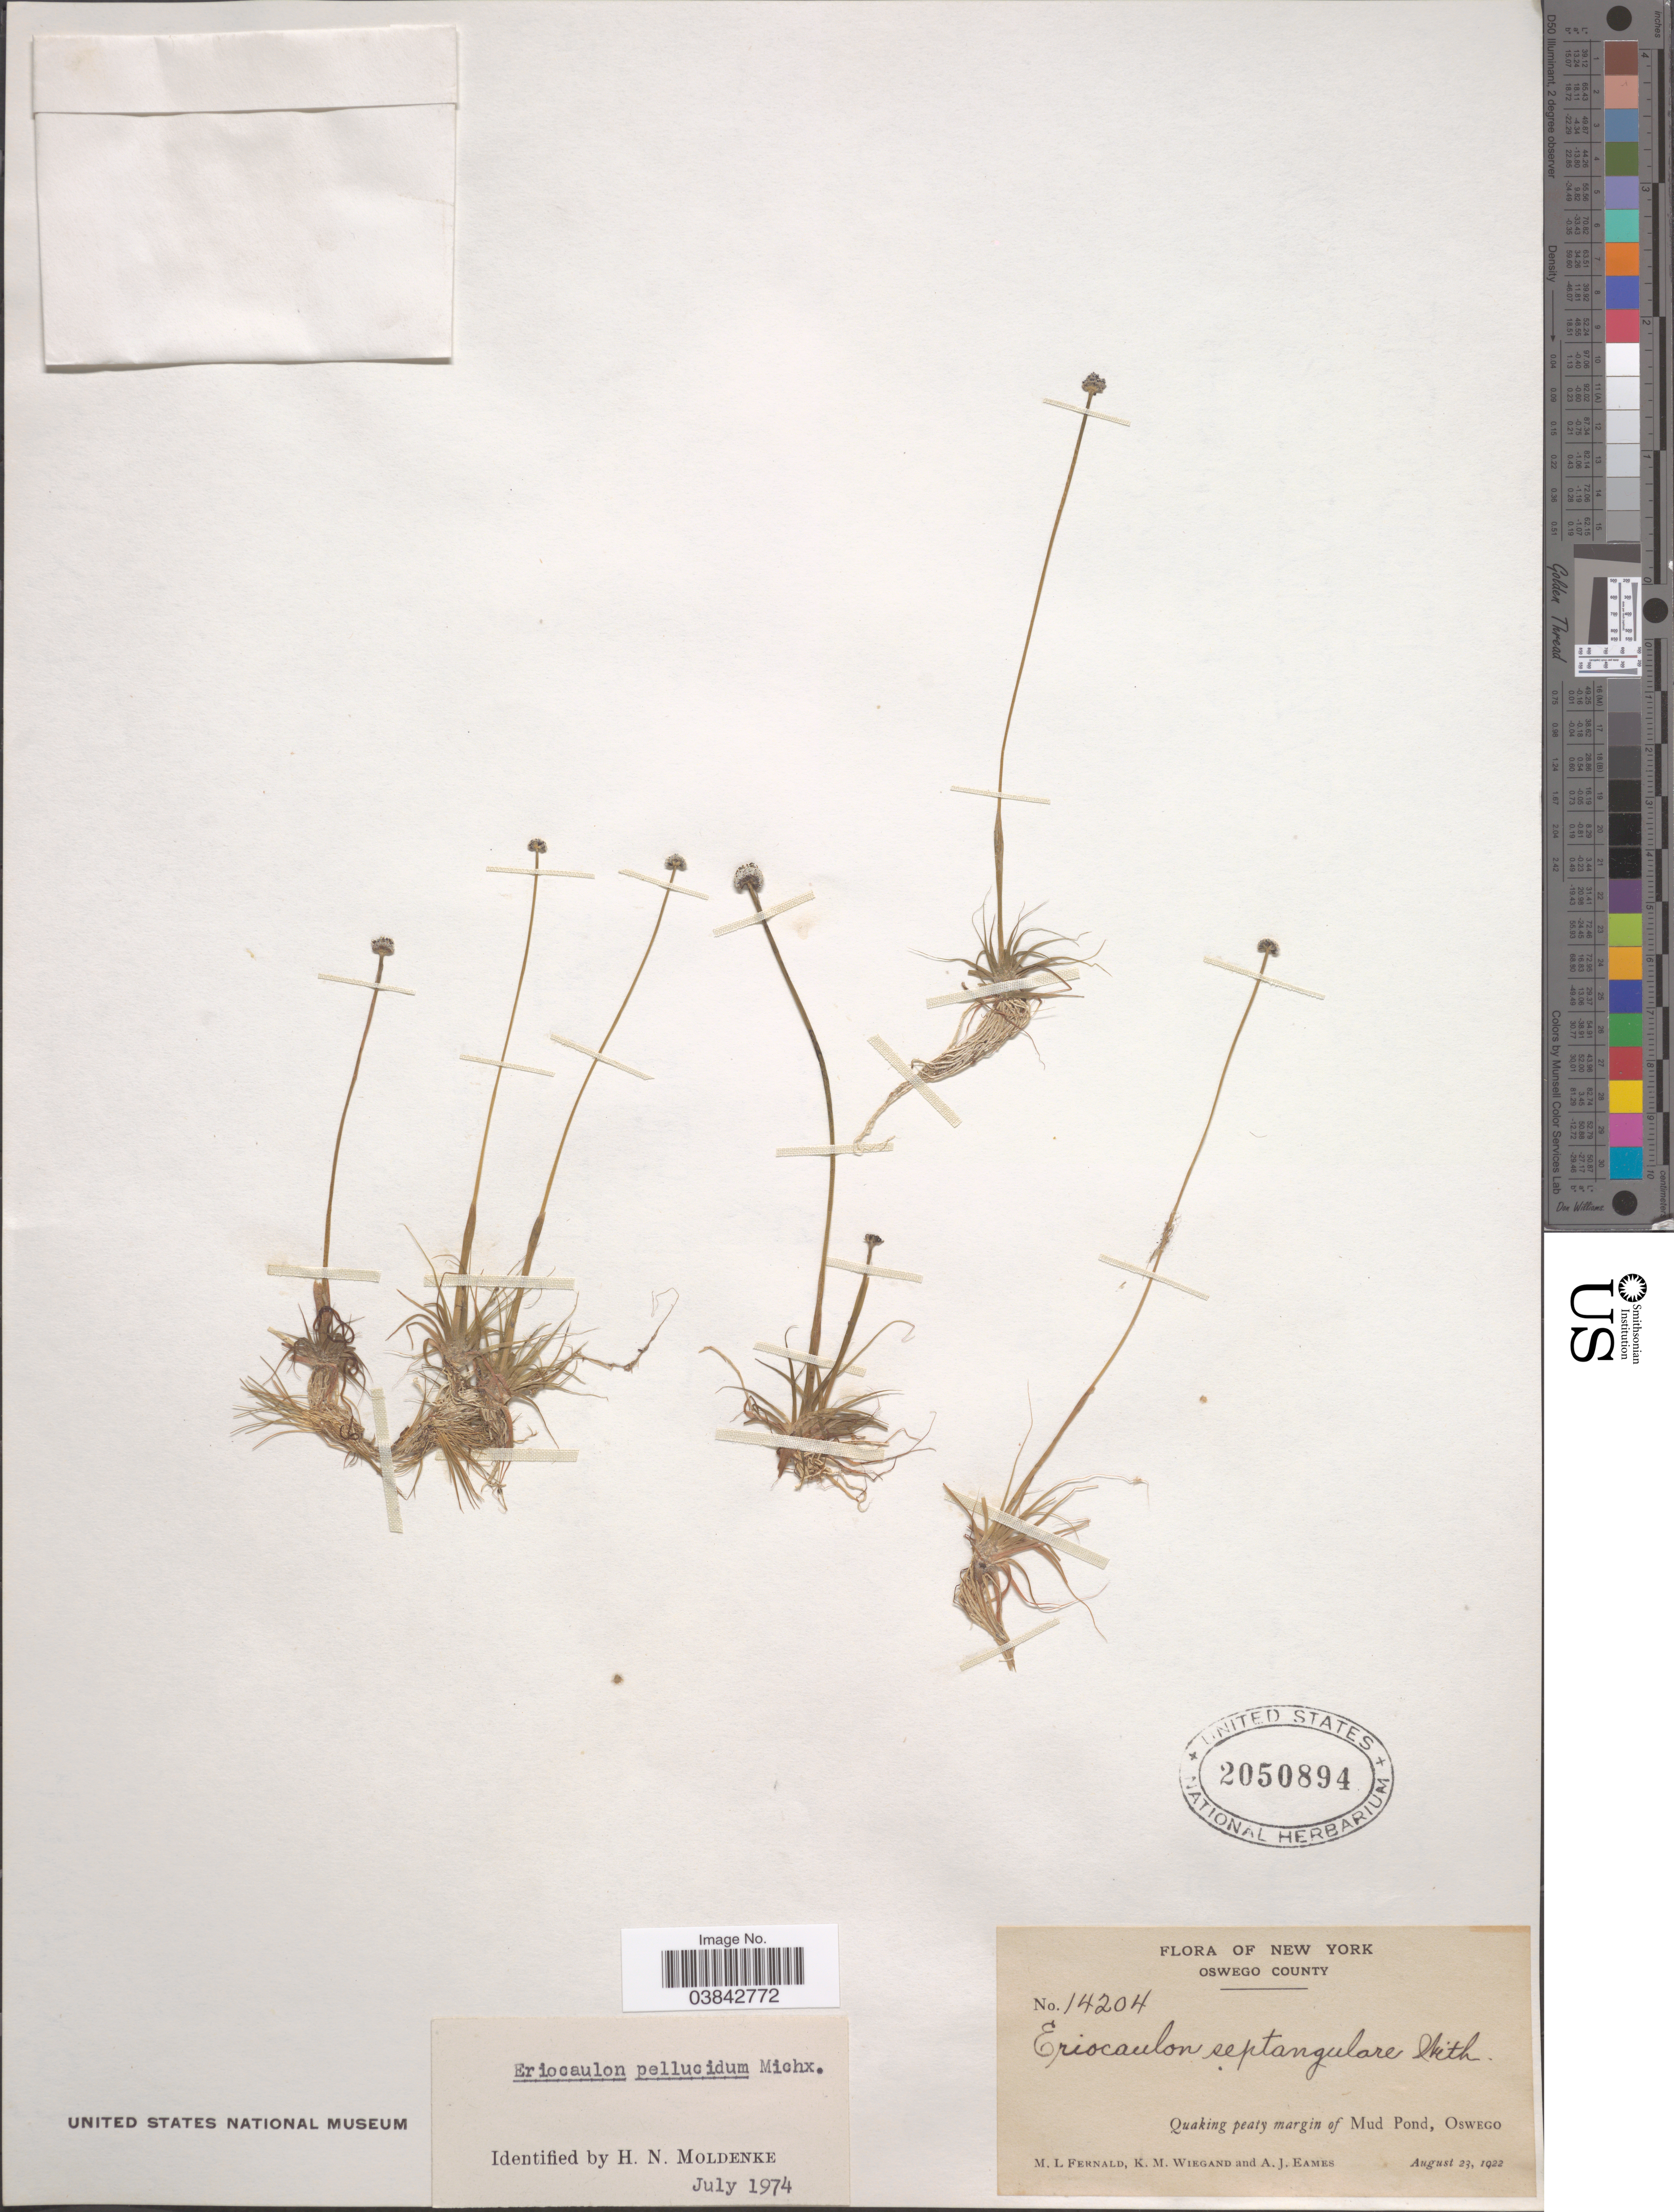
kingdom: Plantae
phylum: Tracheophyta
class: Liliopsida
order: Poales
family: Eriocaulaceae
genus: Eriocaulon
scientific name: Eriocaulon aquaticum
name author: (Hill) Druce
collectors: M. L. Fernald, K. M. Wiegand & A. J. Eames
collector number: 14204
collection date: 1922-08-23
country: United States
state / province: New York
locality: Oswego County. Quaking peaty margin of Mud Pond, Oswego.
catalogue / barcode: US 2050894